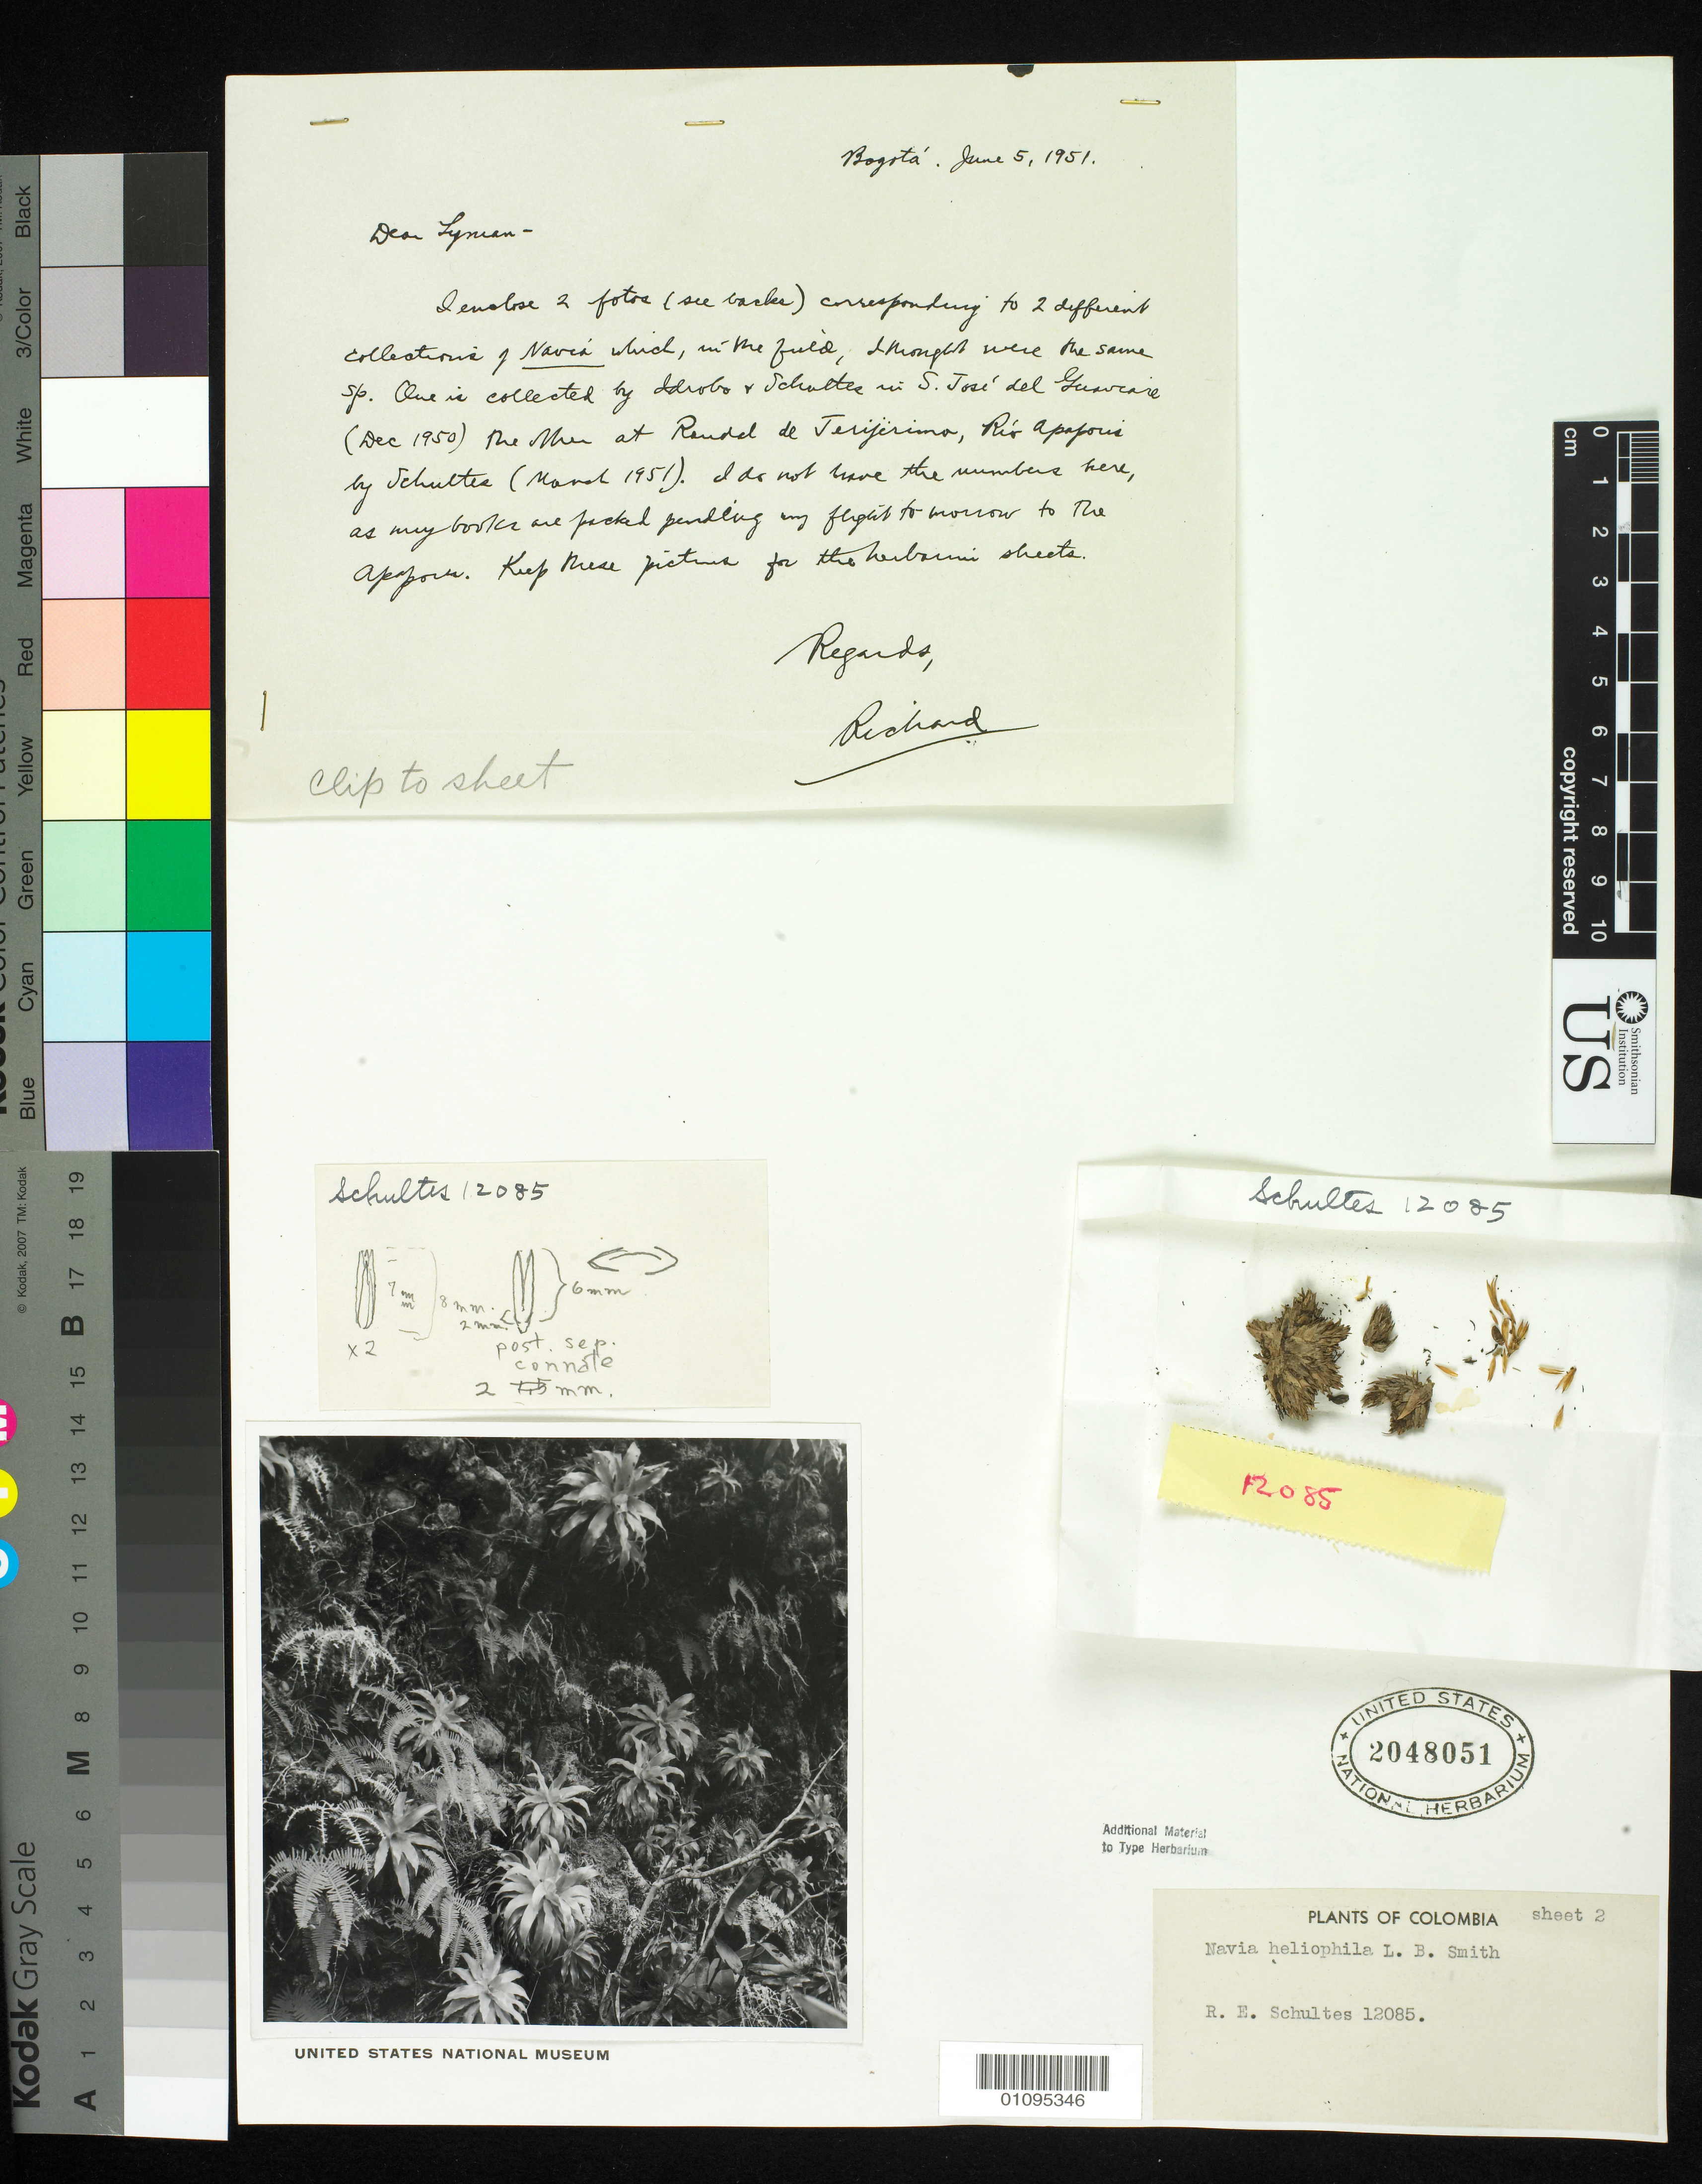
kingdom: Plantae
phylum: Tracheophyta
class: Liliopsida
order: Poales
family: Bromeliaceae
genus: Navia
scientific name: Navia heliophila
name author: L.B. Sm.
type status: Isotype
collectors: R. E. Schultes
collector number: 12085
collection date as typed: Mar 1951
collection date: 1951-03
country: Colombia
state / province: Amazônas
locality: Rio Apaporis, Raudal de Jirijirimo.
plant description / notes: Collections Events data taken from SN 2048050 (Sheet 1). This sheet has no data on its label.; Letter from R.E. Schultes (collector) and BW photograph clilpped to specimen sheet.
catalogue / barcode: US 2048051